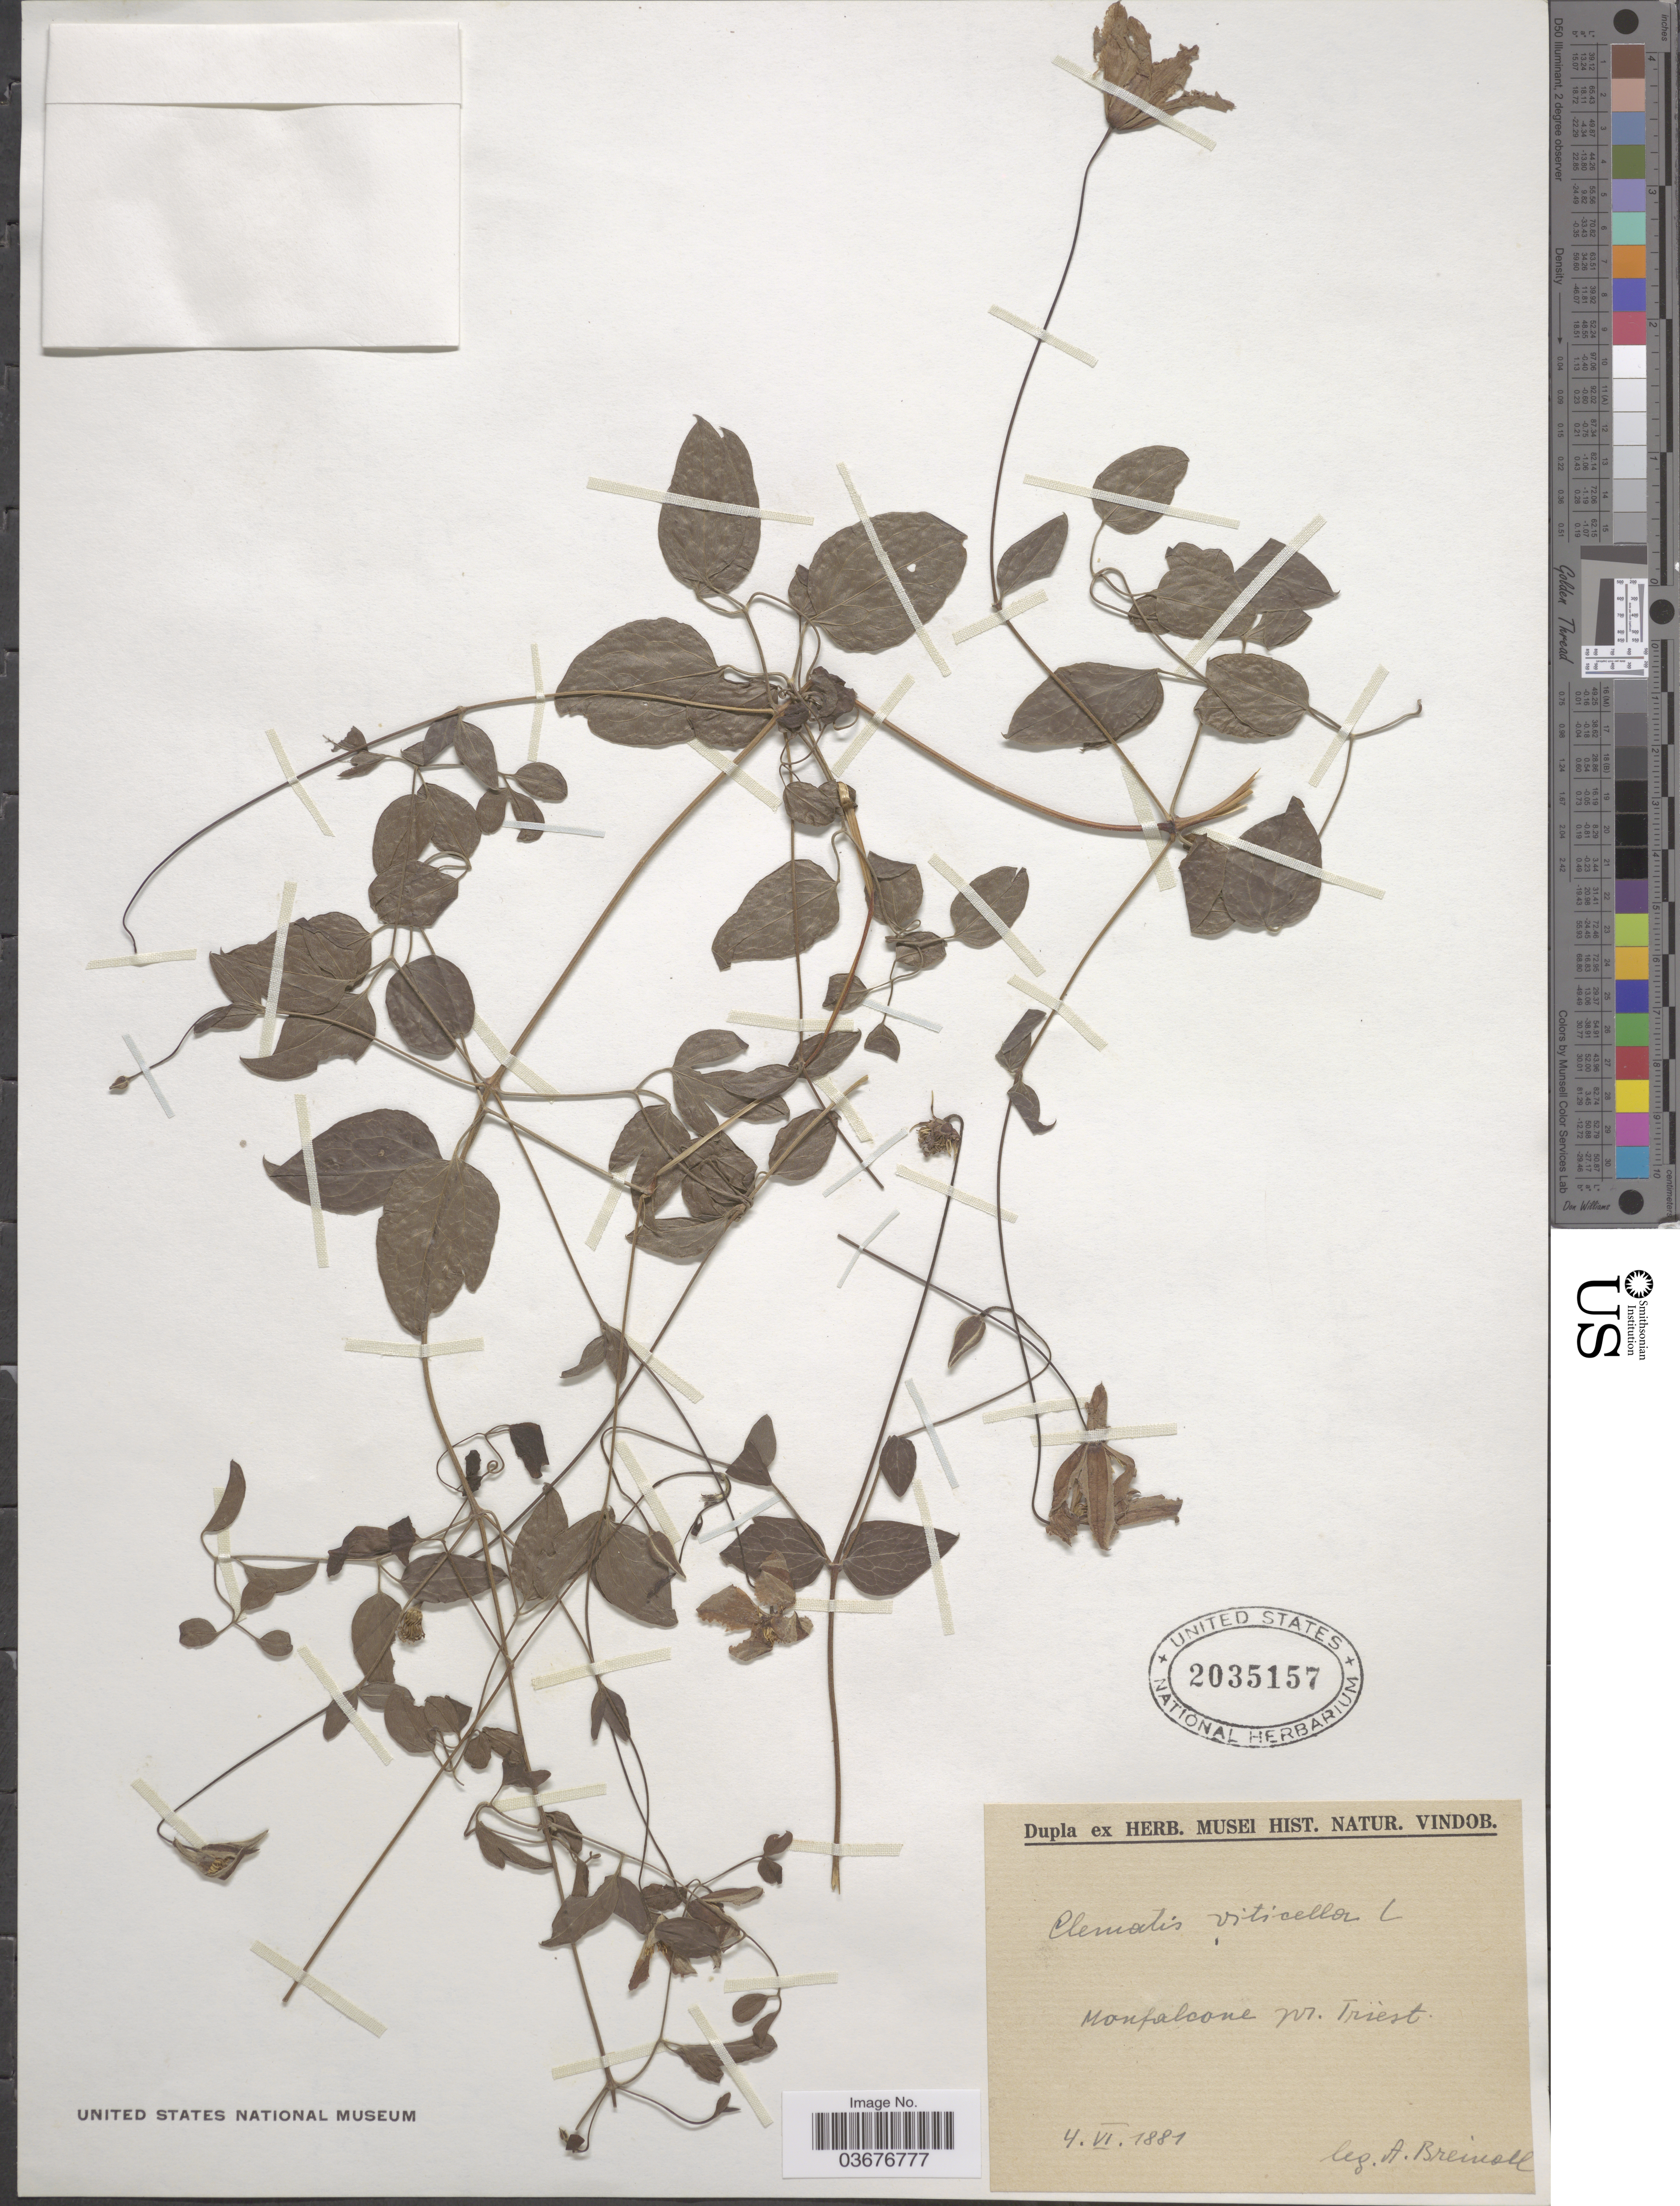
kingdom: Plantae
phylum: Tracheophyta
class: Magnoliopsida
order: Ranunculales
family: Ranunculaceae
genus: Clematis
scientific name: Clematis viticella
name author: L.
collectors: A. Breinoll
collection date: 1881-06-04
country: Italy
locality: Monfalcone pr. Triest.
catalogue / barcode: US 2035157